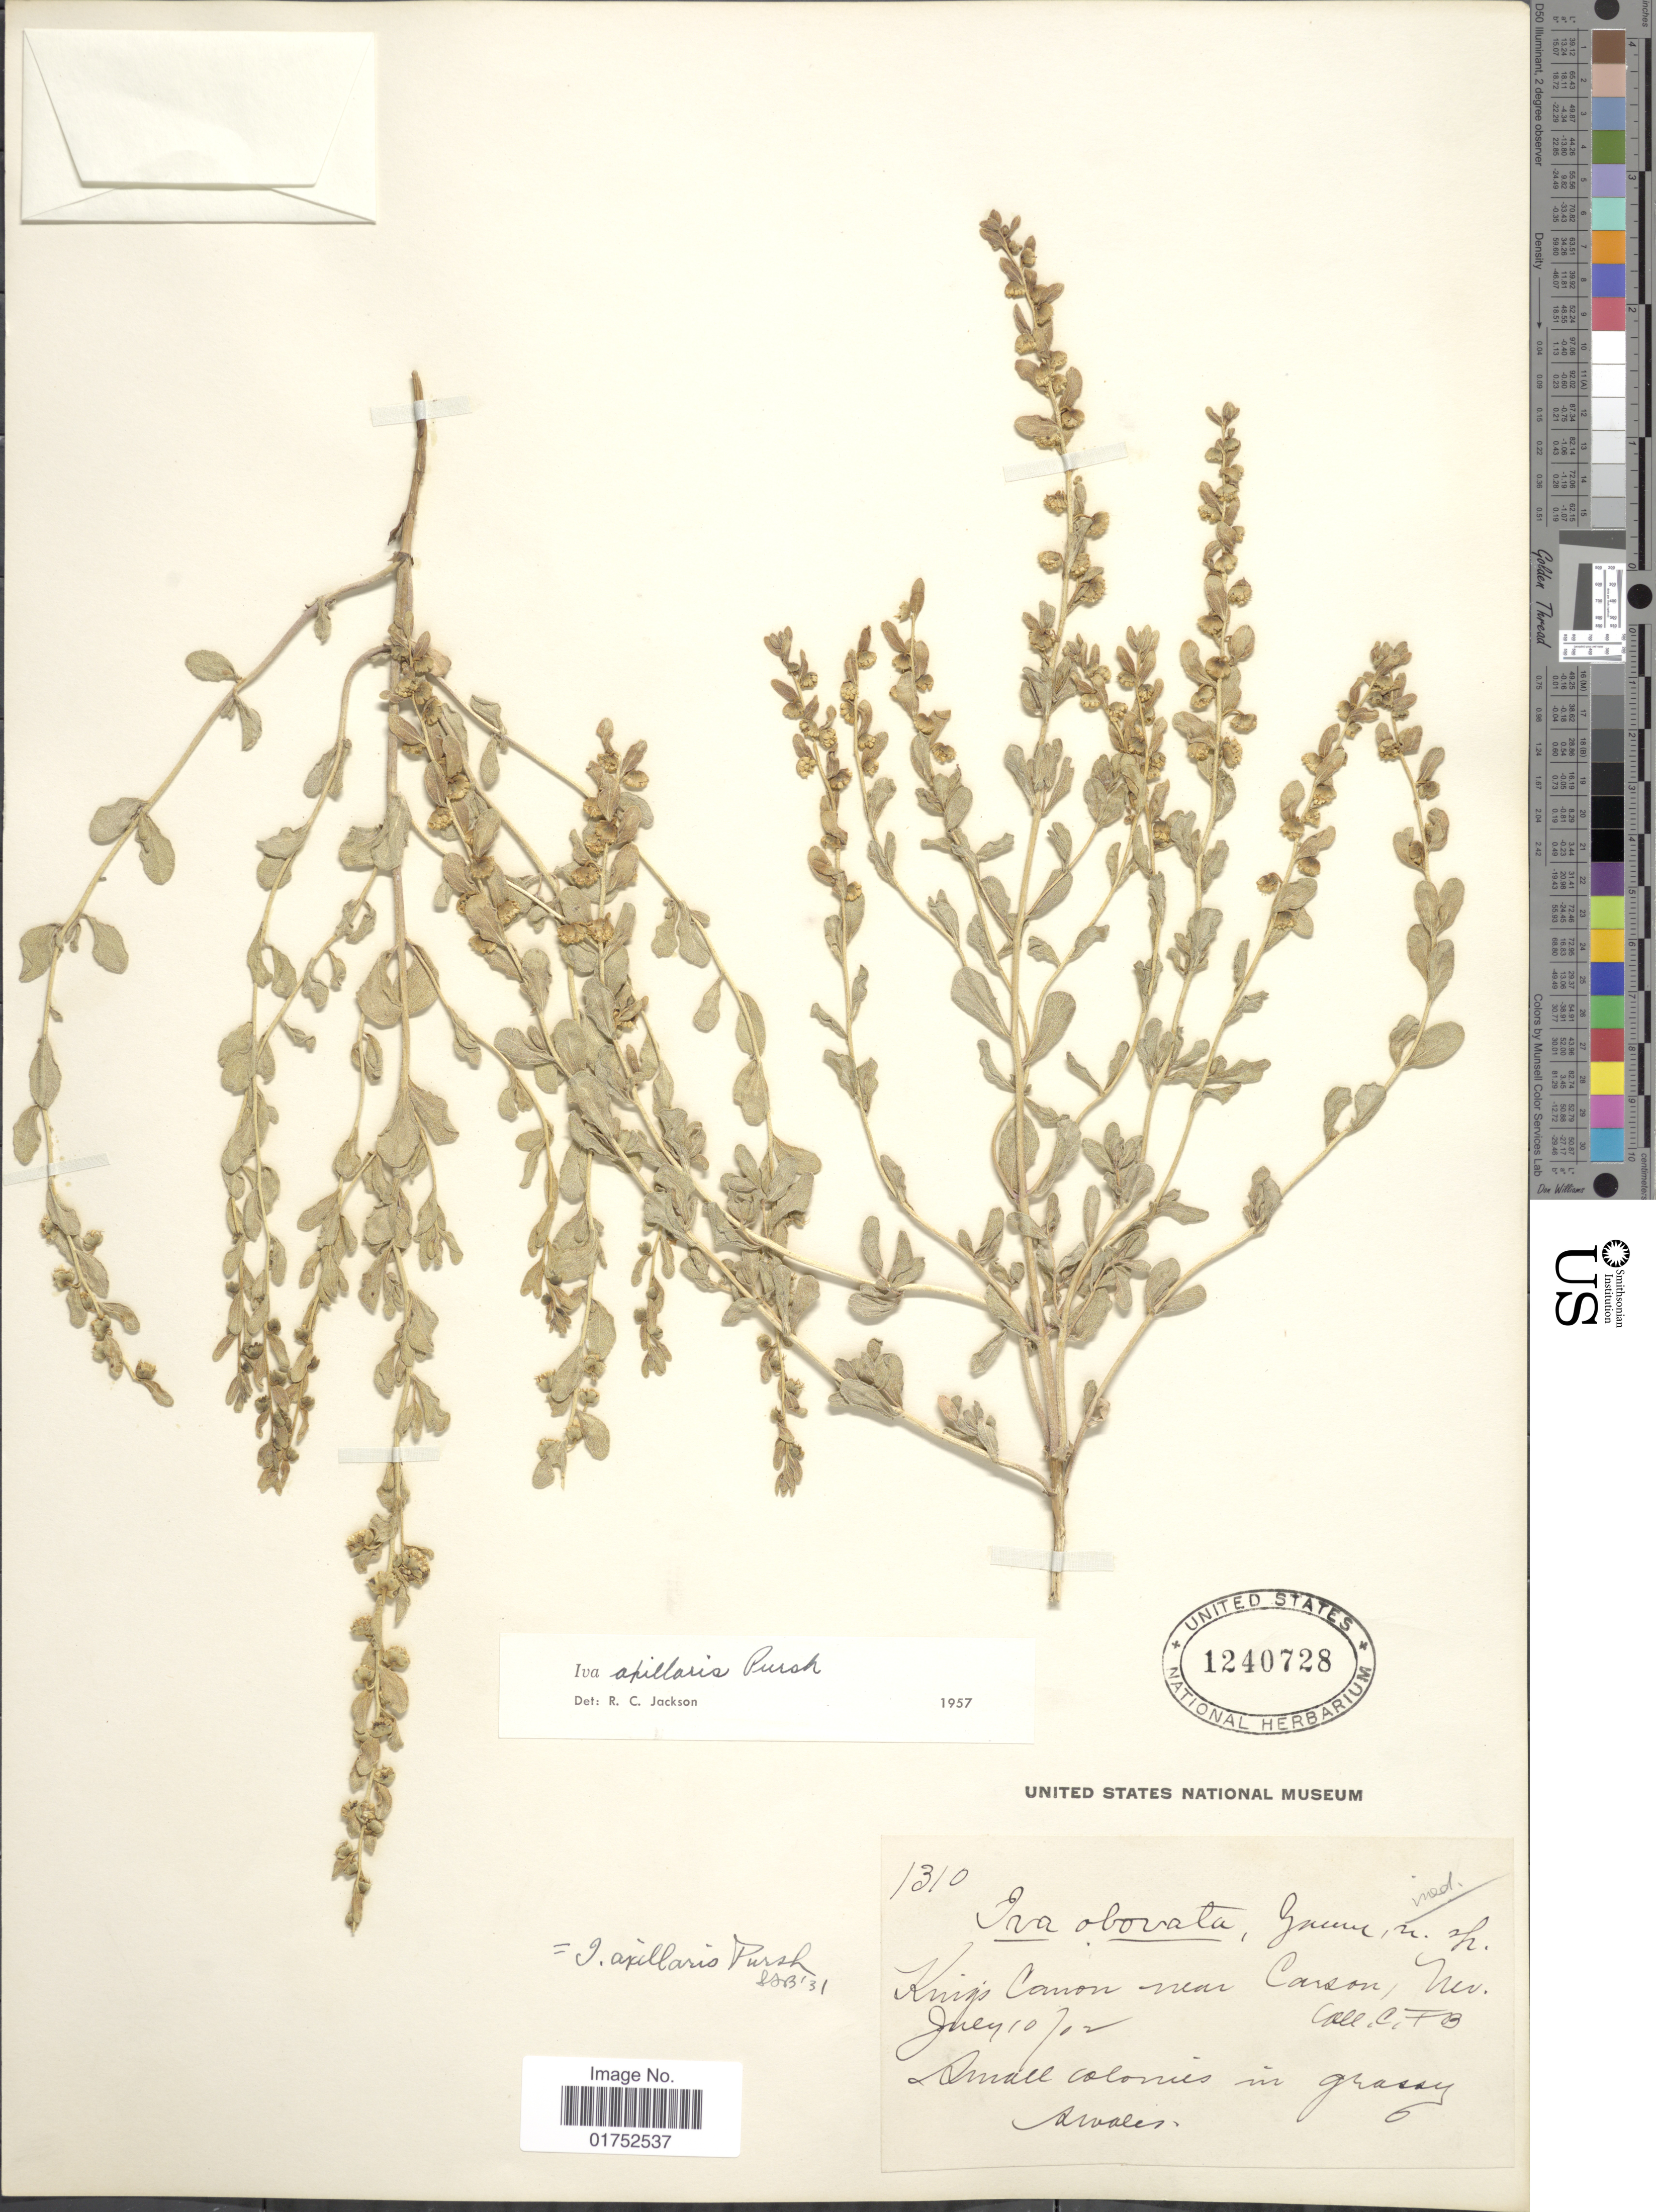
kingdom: Plantae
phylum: Tracheophyta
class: Magnoliopsida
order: Asterales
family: Asteraceae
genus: Iva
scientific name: Iva axillaris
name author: Pursh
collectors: C. F. Baker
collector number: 1310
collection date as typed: Transcribed d/m/y: 10/6/02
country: United States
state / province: Nevada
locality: King's Canon near Carson, Nev.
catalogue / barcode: US 1240728